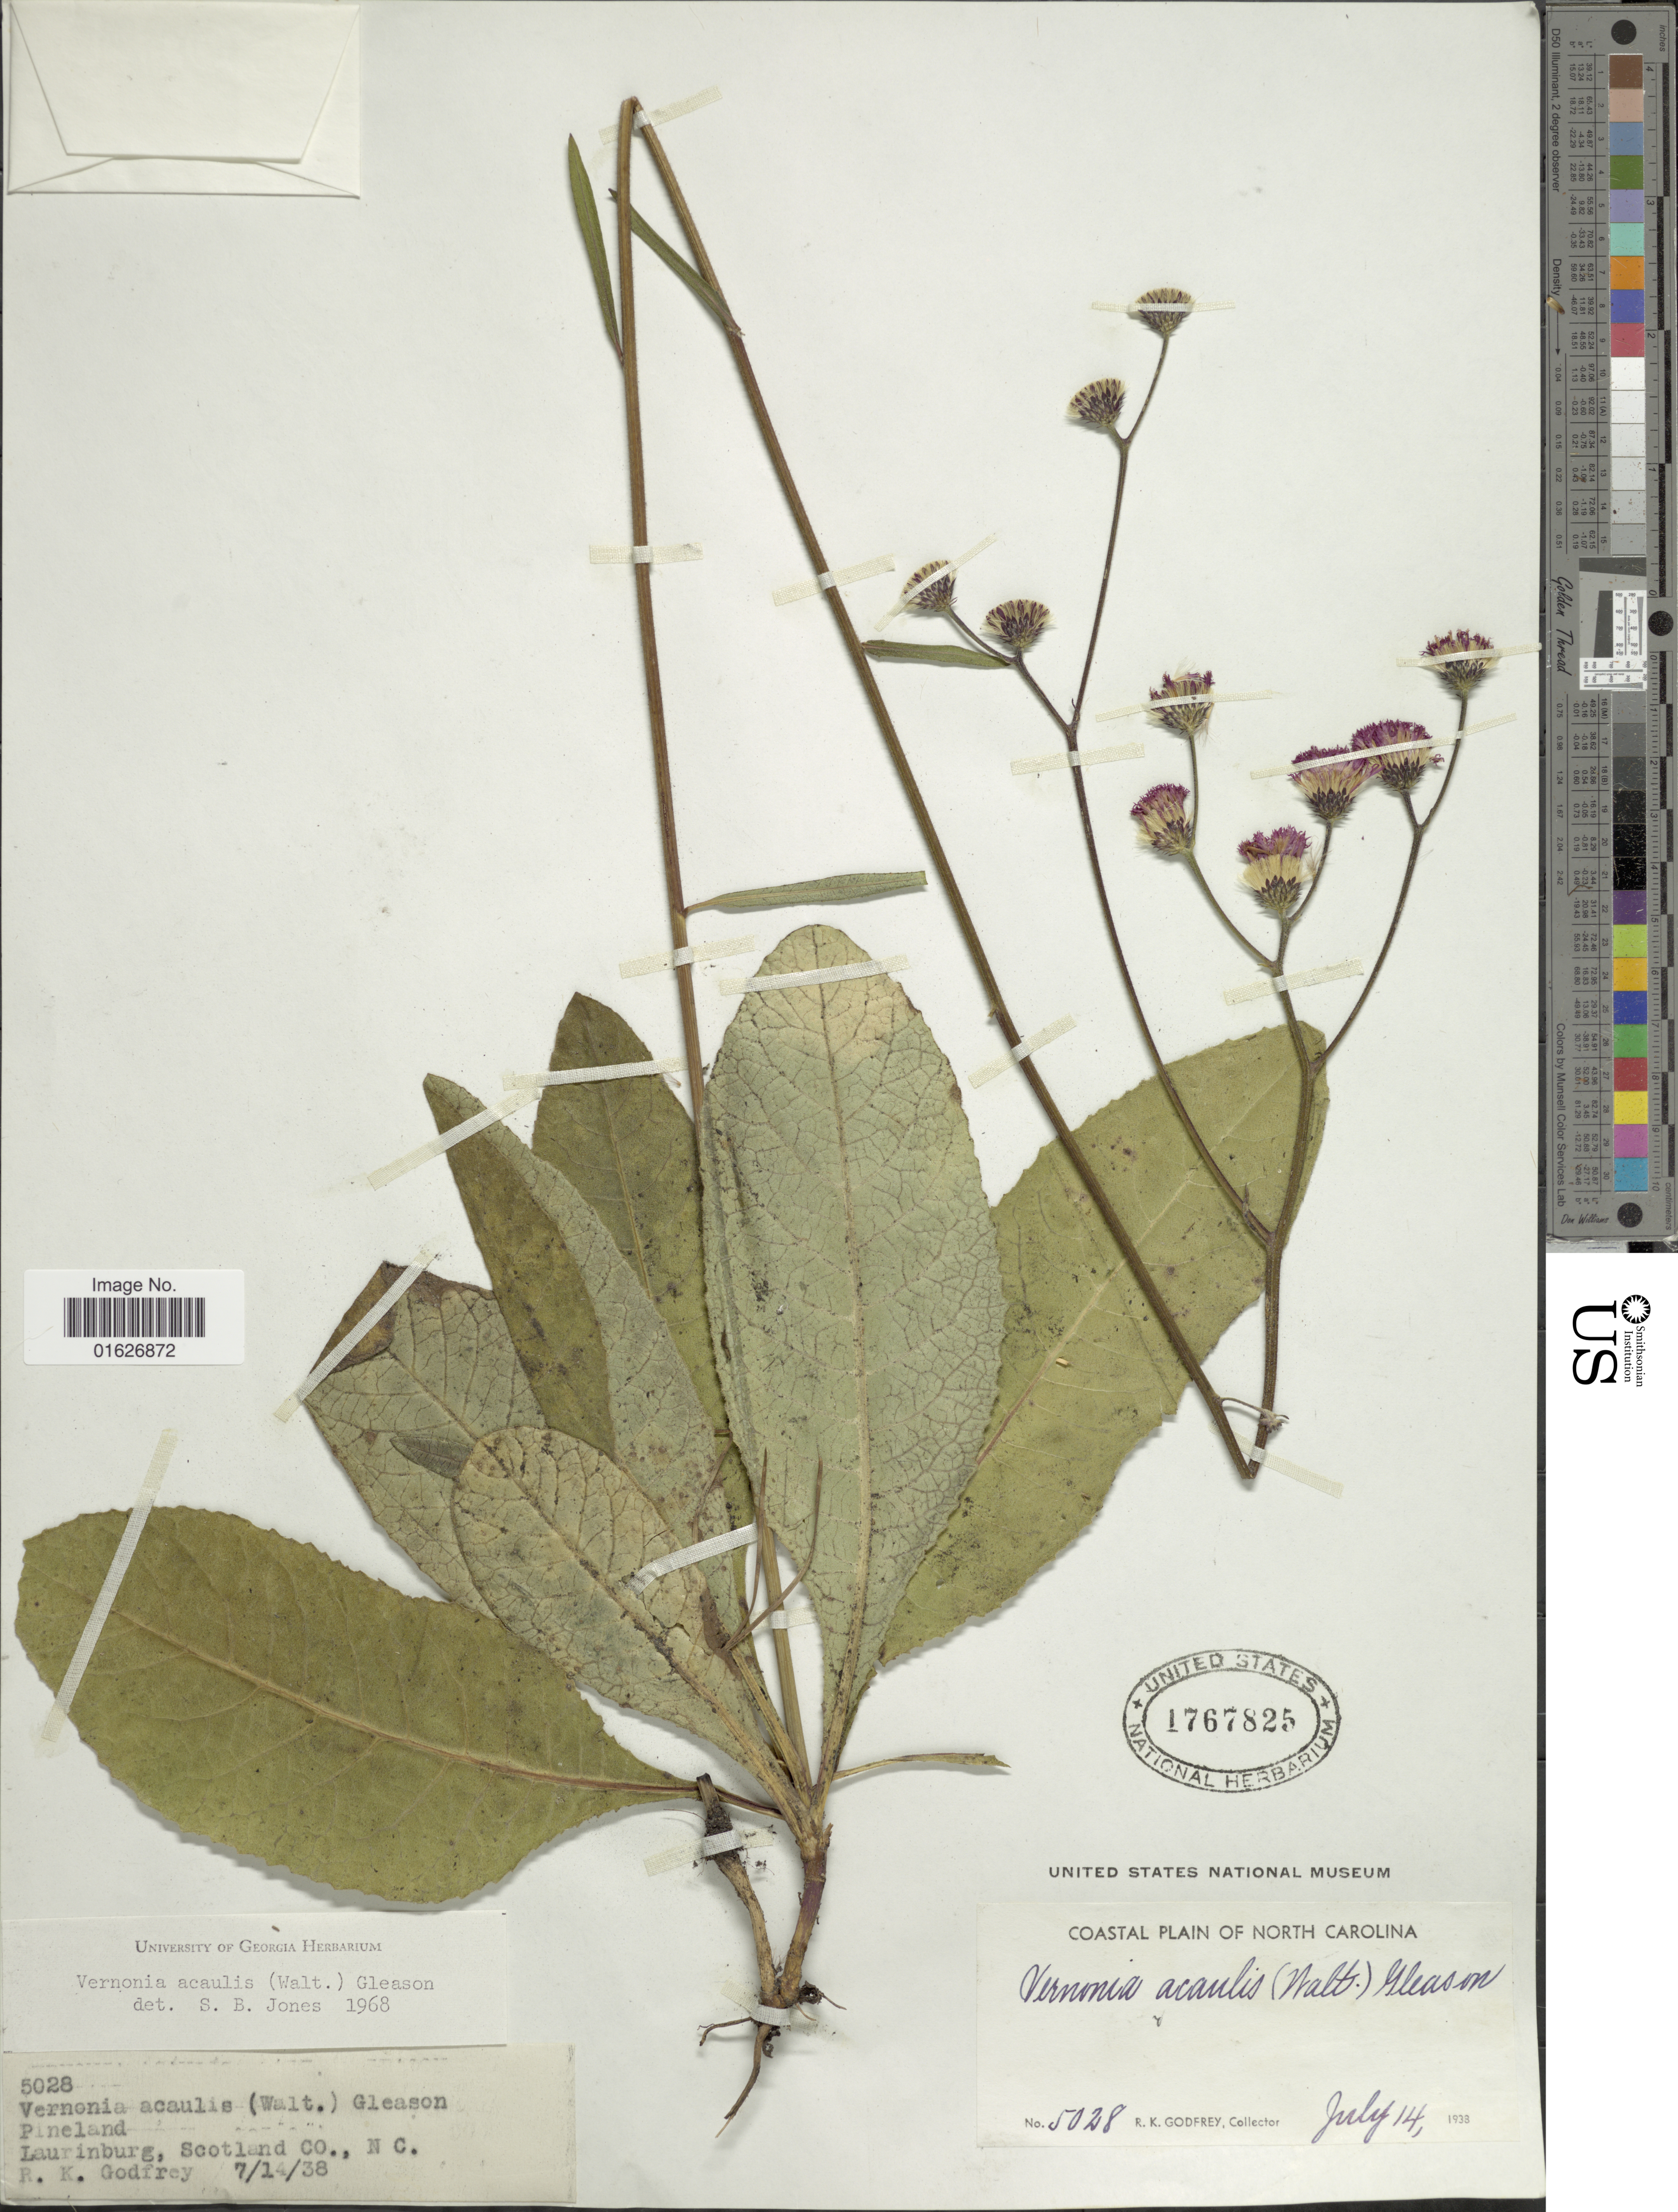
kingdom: Plantae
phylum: Tracheophyta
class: Magnoliopsida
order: Asterales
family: Asteraceae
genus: Vernonia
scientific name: Vernonia acaulis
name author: (Walter) Gleason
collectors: R. K. Godfrey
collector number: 5028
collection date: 1938-07-14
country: United States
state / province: North Carolina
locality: Coastal Plain, Laurinburg, Scotland Co.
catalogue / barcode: US 1767825